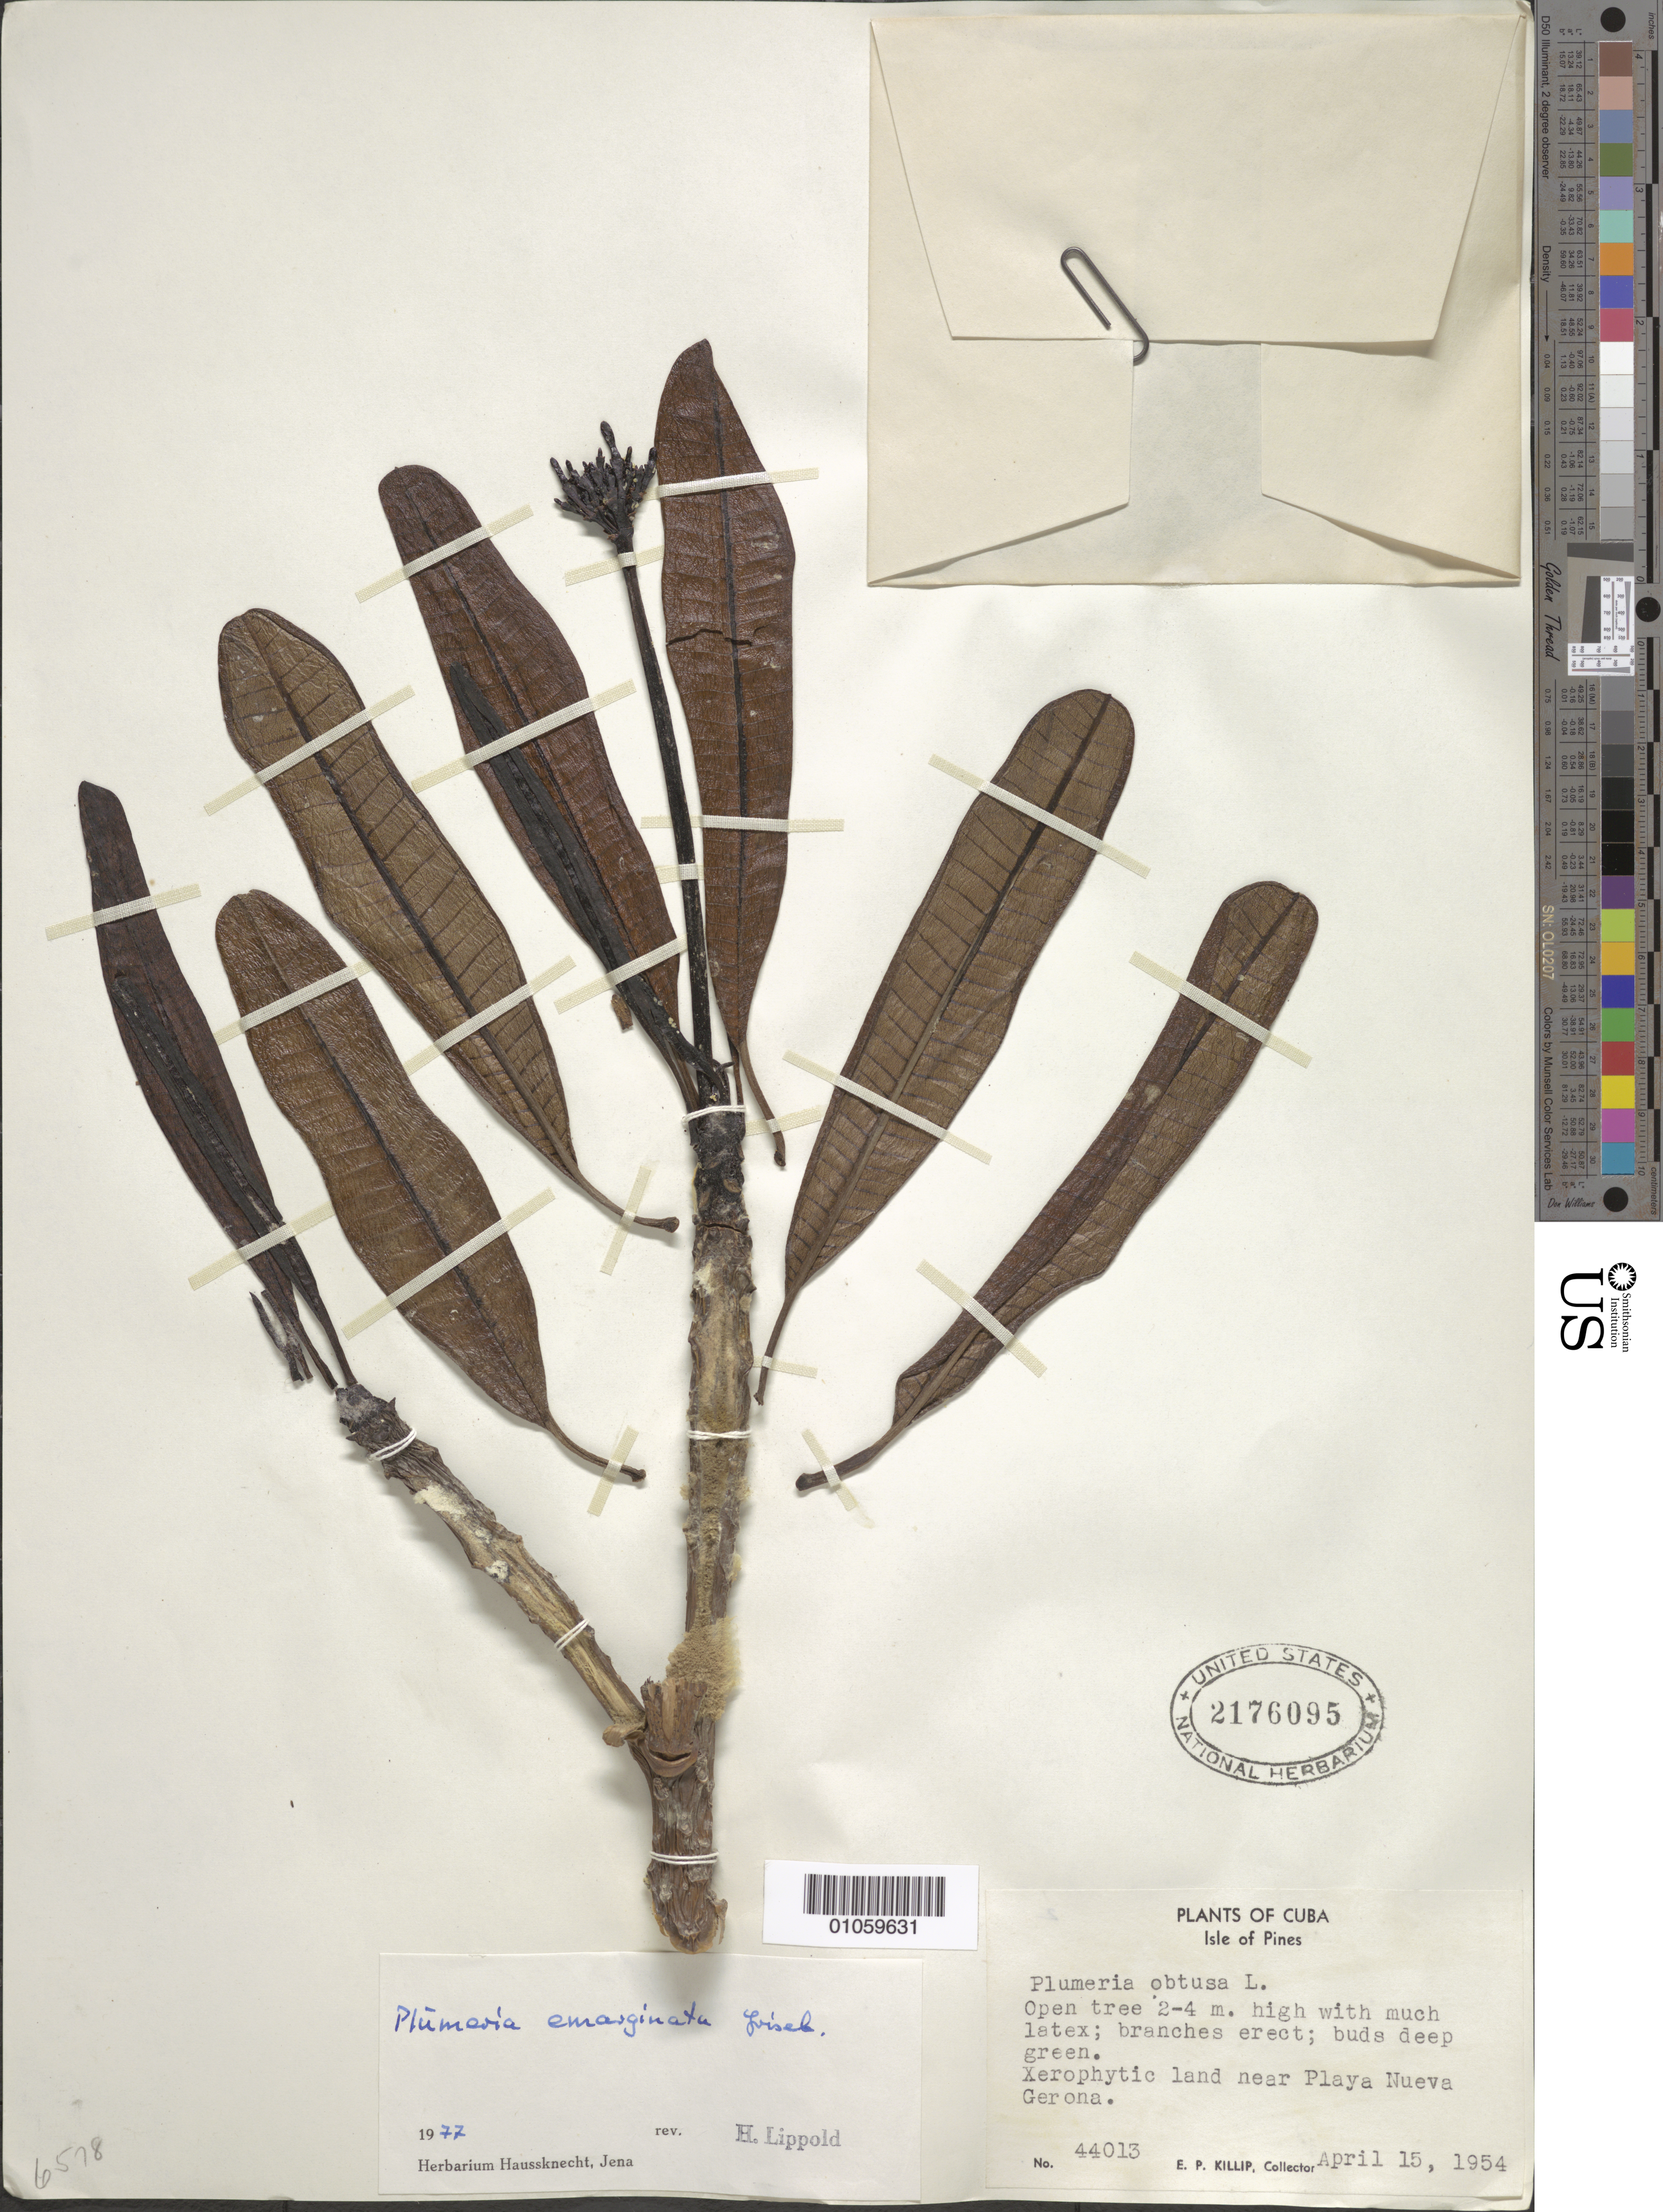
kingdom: Plantae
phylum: Tracheophyta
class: Magnoliopsida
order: Gentianales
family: Apocynaceae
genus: Plumeria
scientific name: Plumeria emarginata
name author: Griseb.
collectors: E. P. Killip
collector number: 44013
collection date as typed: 15 Apr 1954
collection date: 1954-04-15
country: Cuba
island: Isla de la Juventud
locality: Isle of Pines, Near Playa Nueva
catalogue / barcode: US 2176095